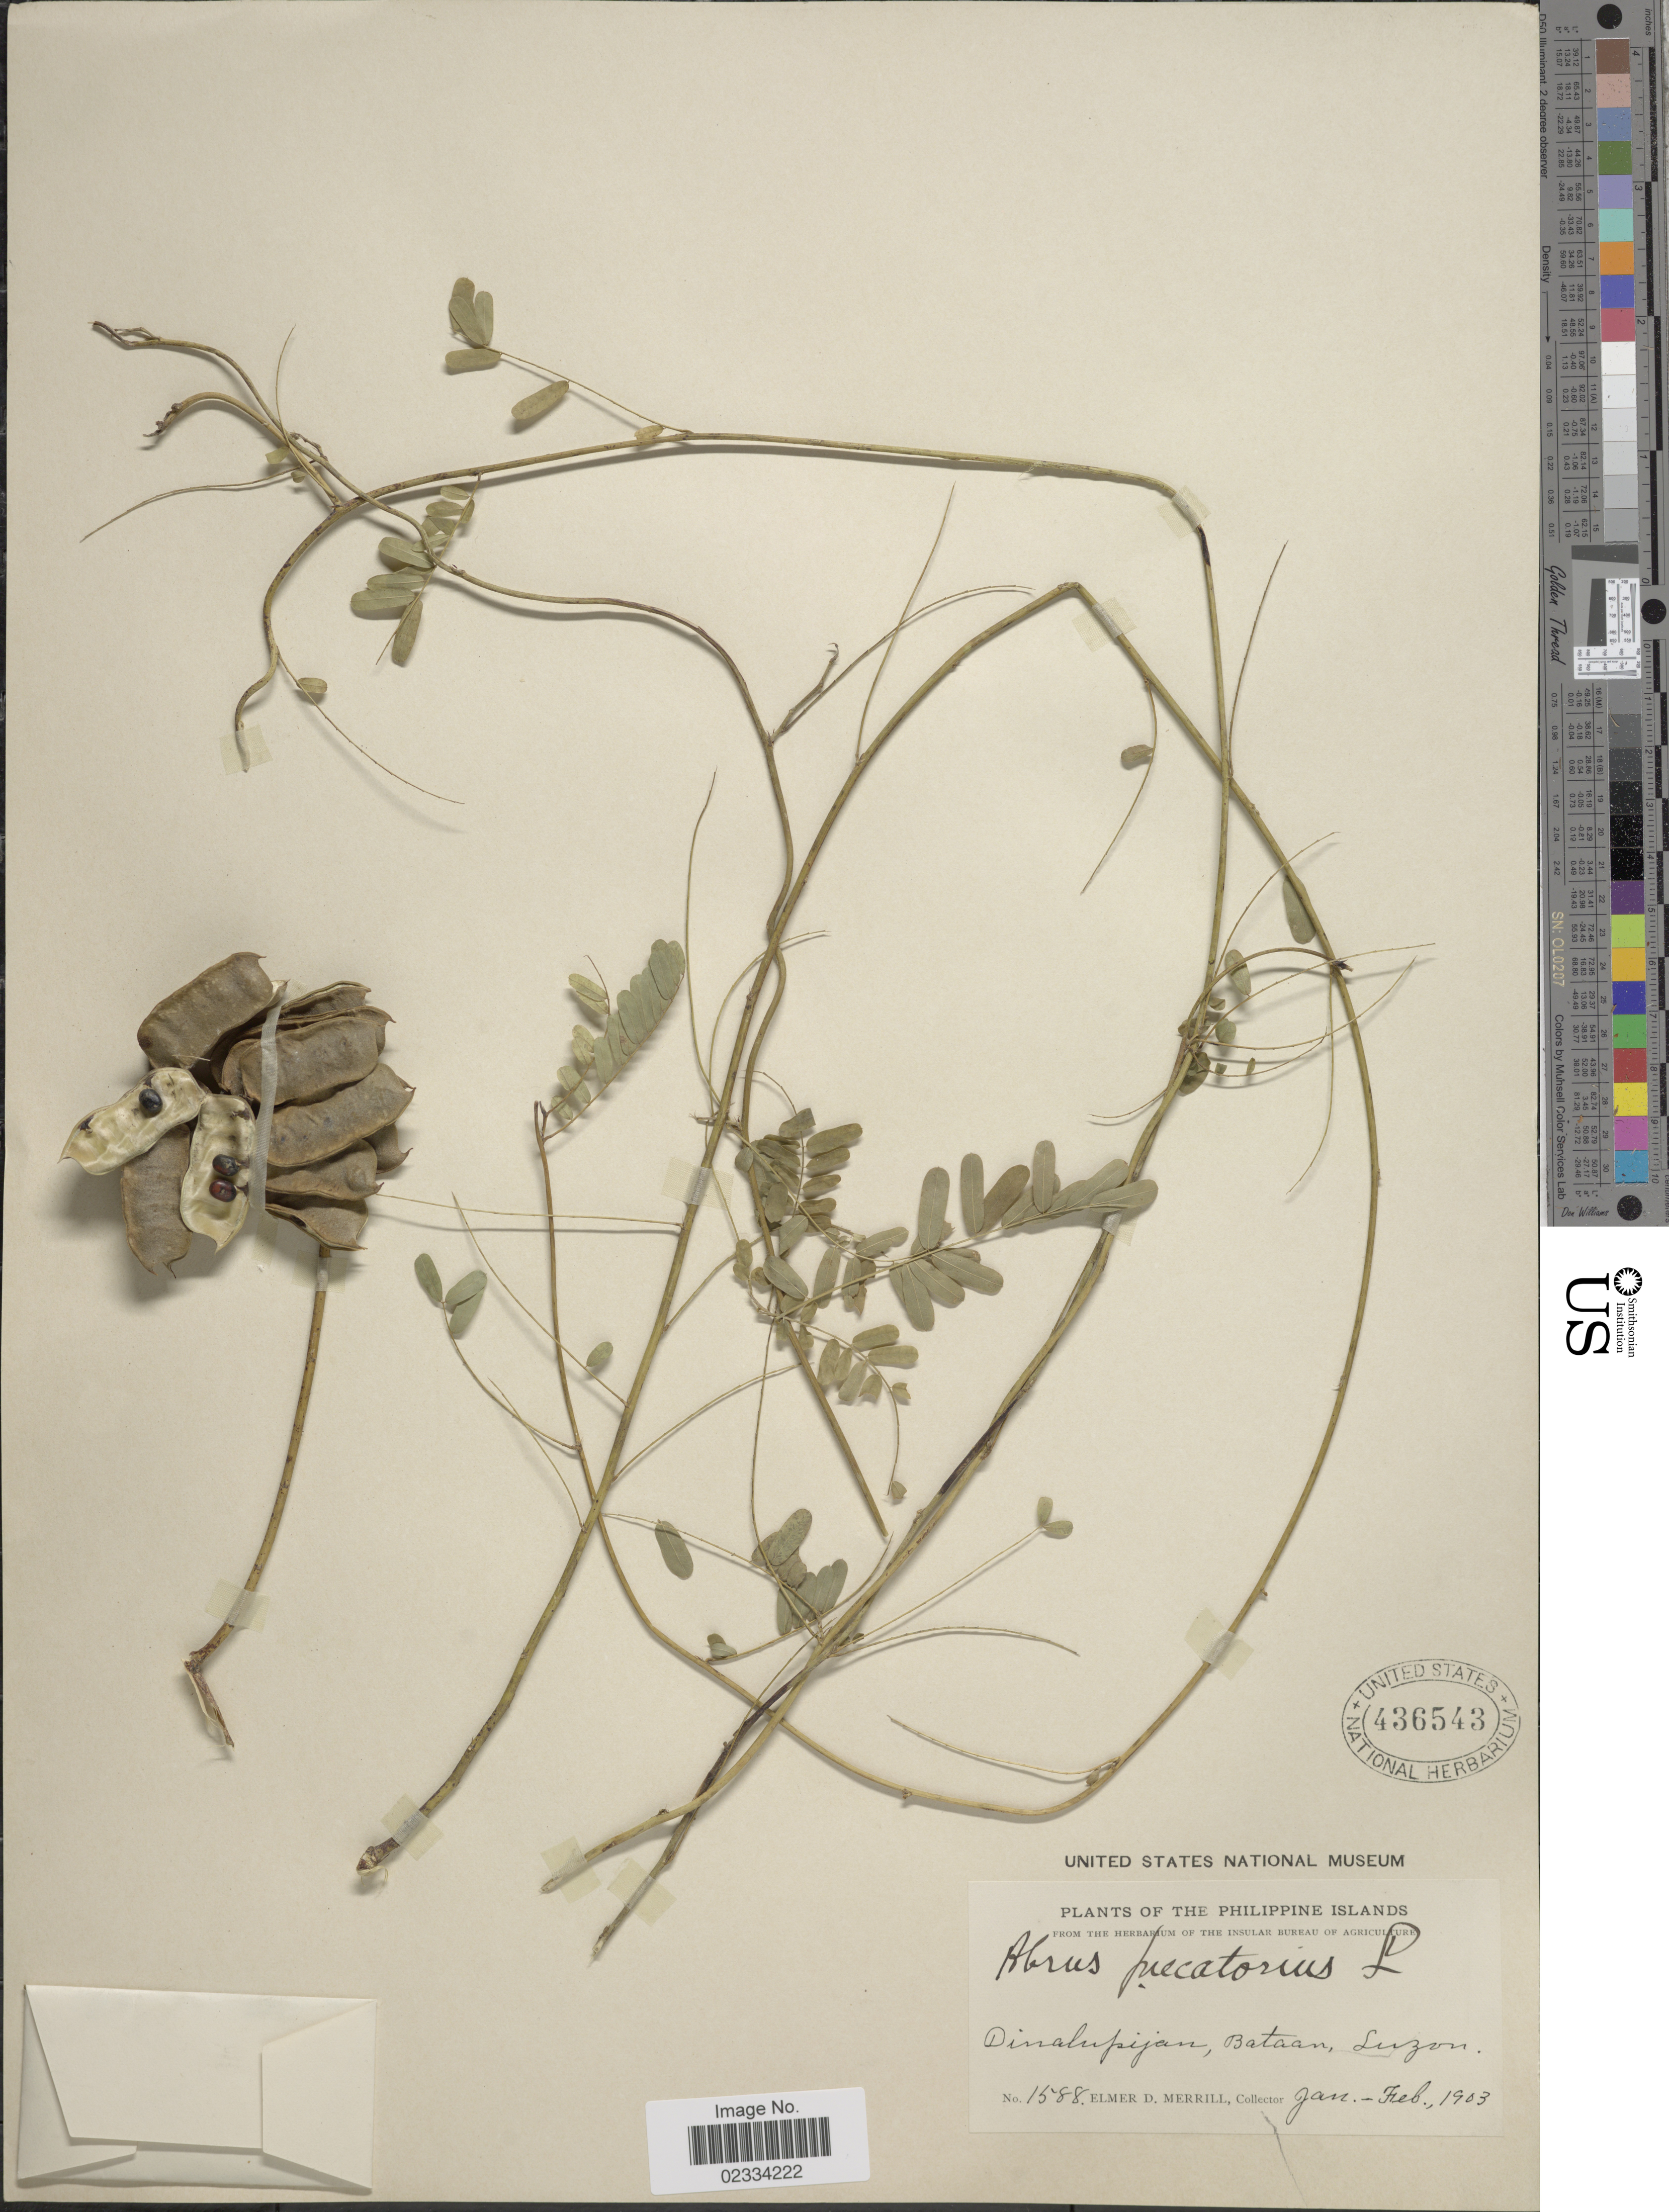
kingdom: Plantae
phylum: Tracheophyta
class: Magnoliopsida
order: Fabales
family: Fabaceae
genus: Abrus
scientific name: Abrus precatorius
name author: L.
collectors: E. D. Merrill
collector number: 1588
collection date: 1903-01/1903-02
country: Philippines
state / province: Central Luzon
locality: Dinalupijan, Bataan, Luzon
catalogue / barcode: US 436543